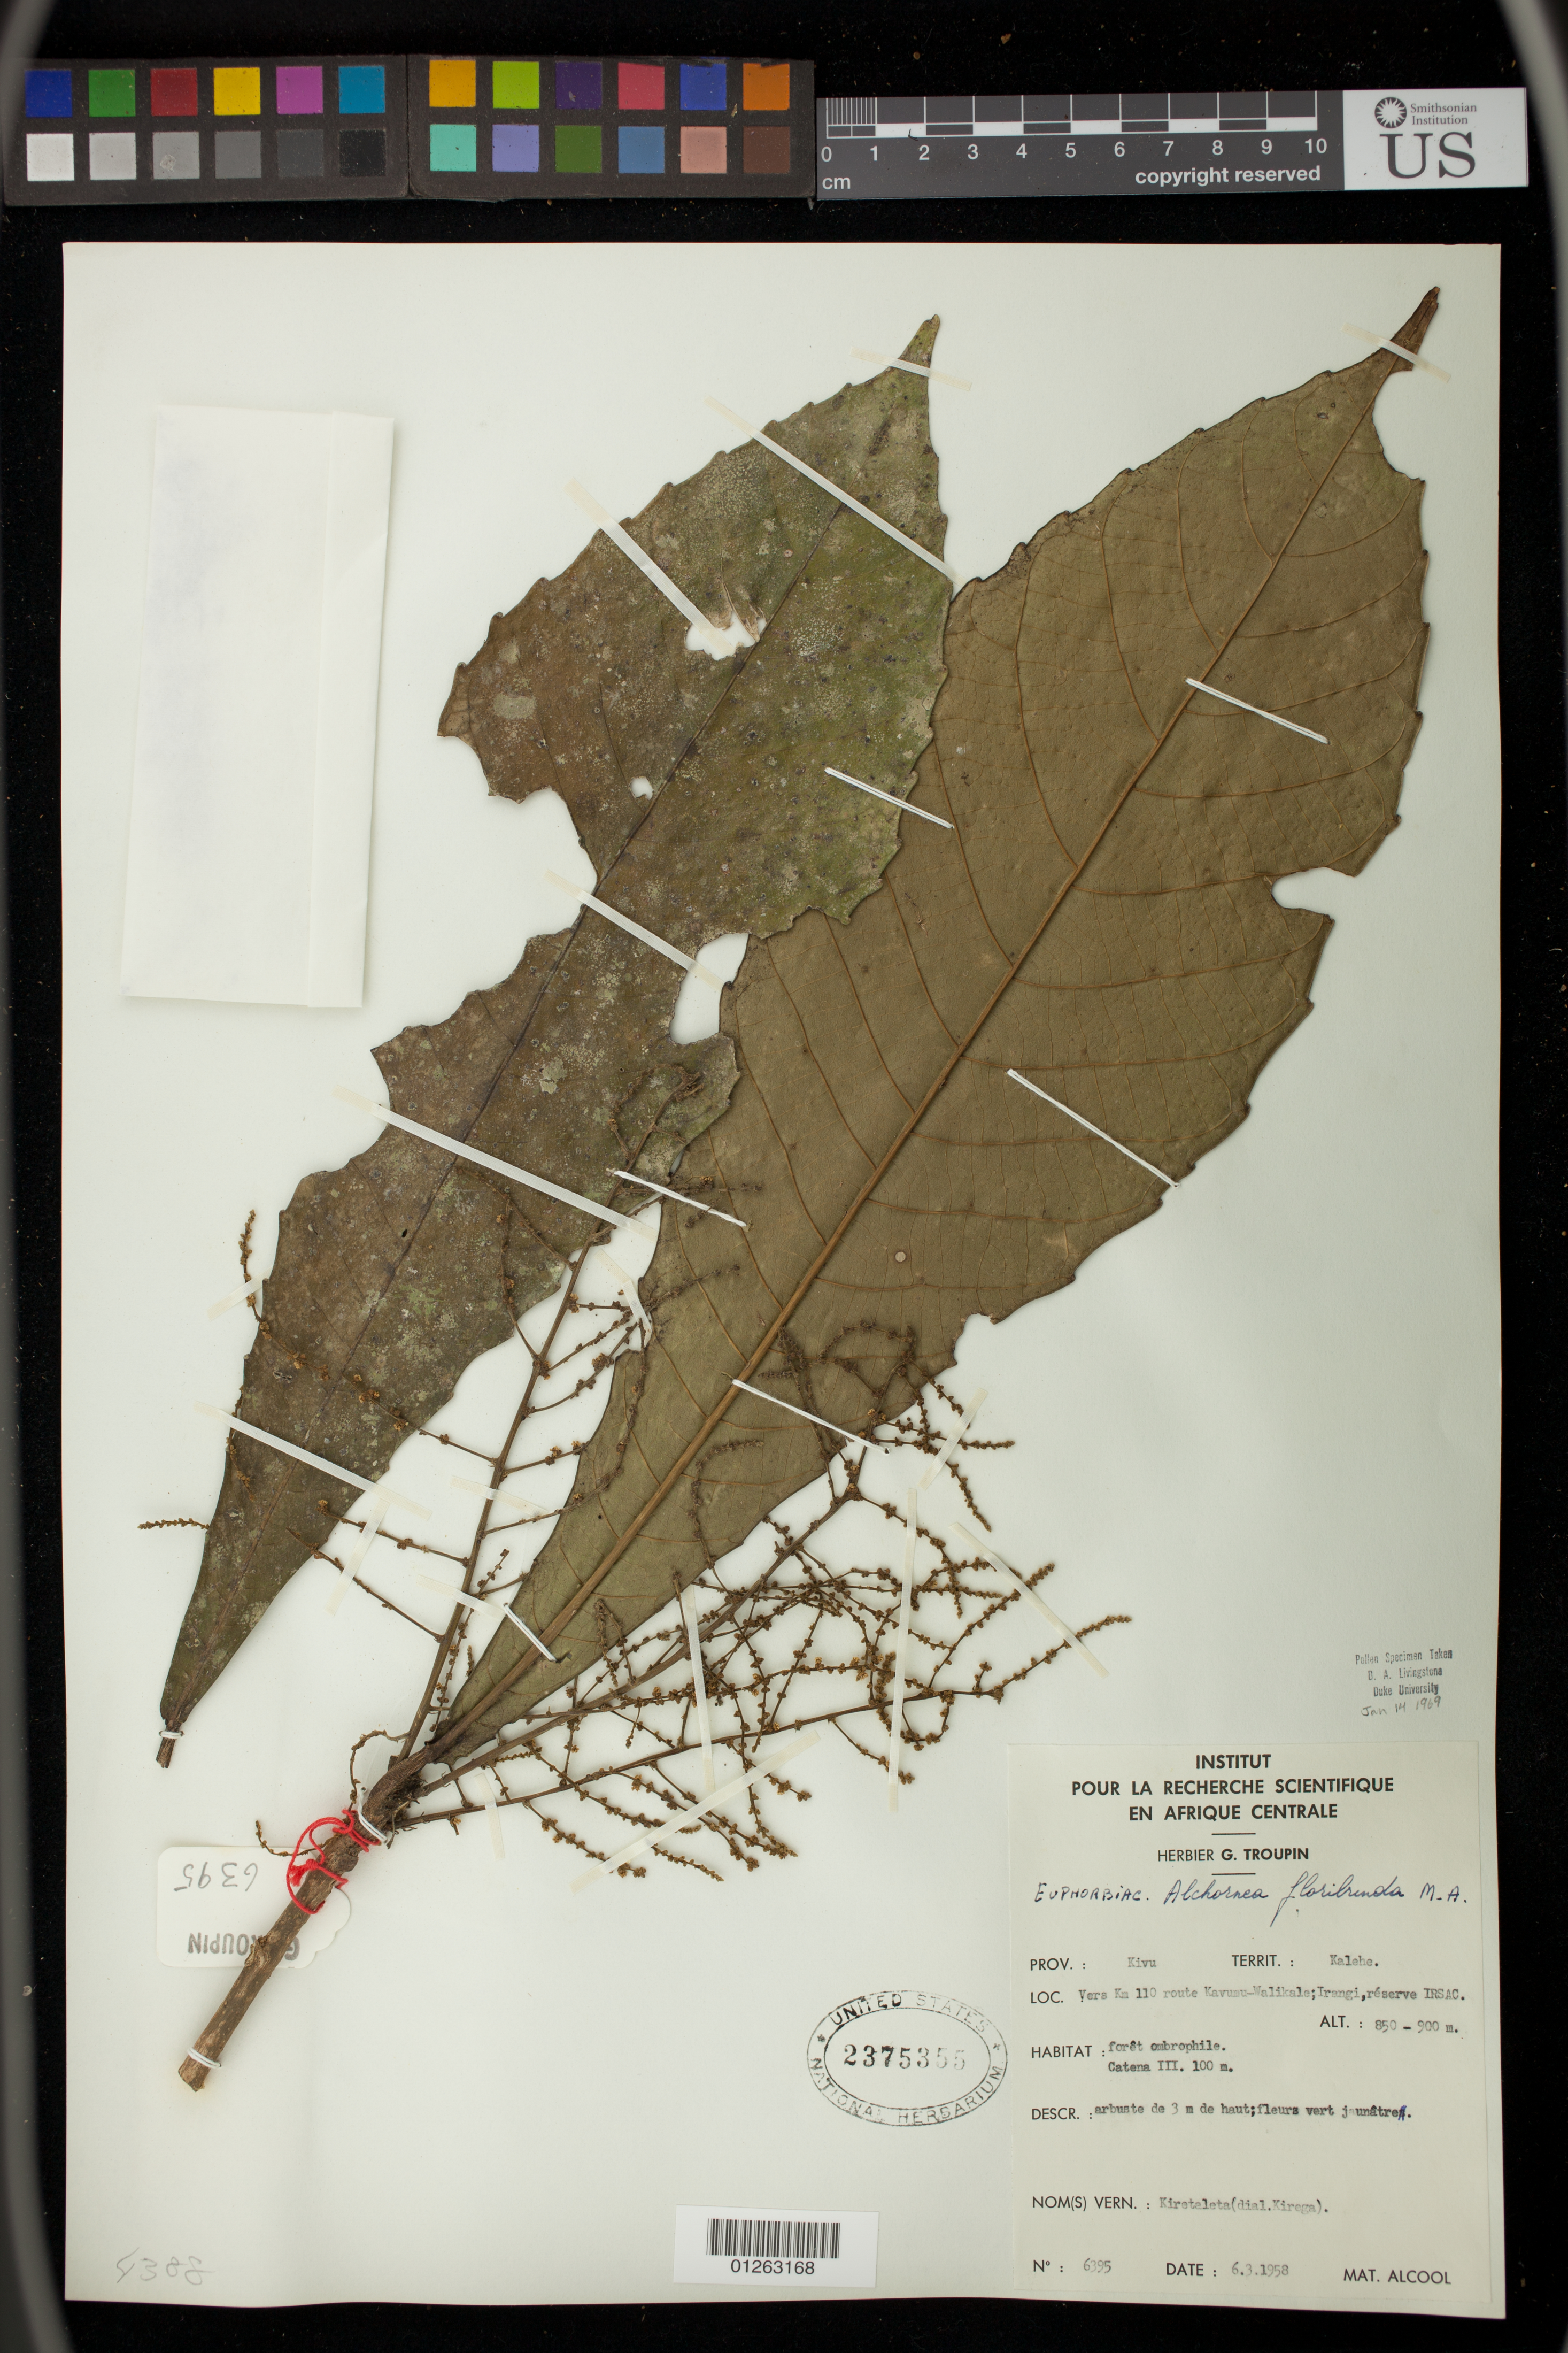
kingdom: Plantae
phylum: Tracheophyta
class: Magnoliopsida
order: Malpighiales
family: Euphorbiaceae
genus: Alchornea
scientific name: Alchornea floribunda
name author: Müll. Arg.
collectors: G. Troupin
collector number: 6395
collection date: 1958-03-06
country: Congo, Democratic Republic of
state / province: Sud-Kivu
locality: Kivu. Kalehe. Vers Km 110 route Kavumu-Walikale; Irangi, reserve IRSAC.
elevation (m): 850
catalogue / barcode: US 2375355